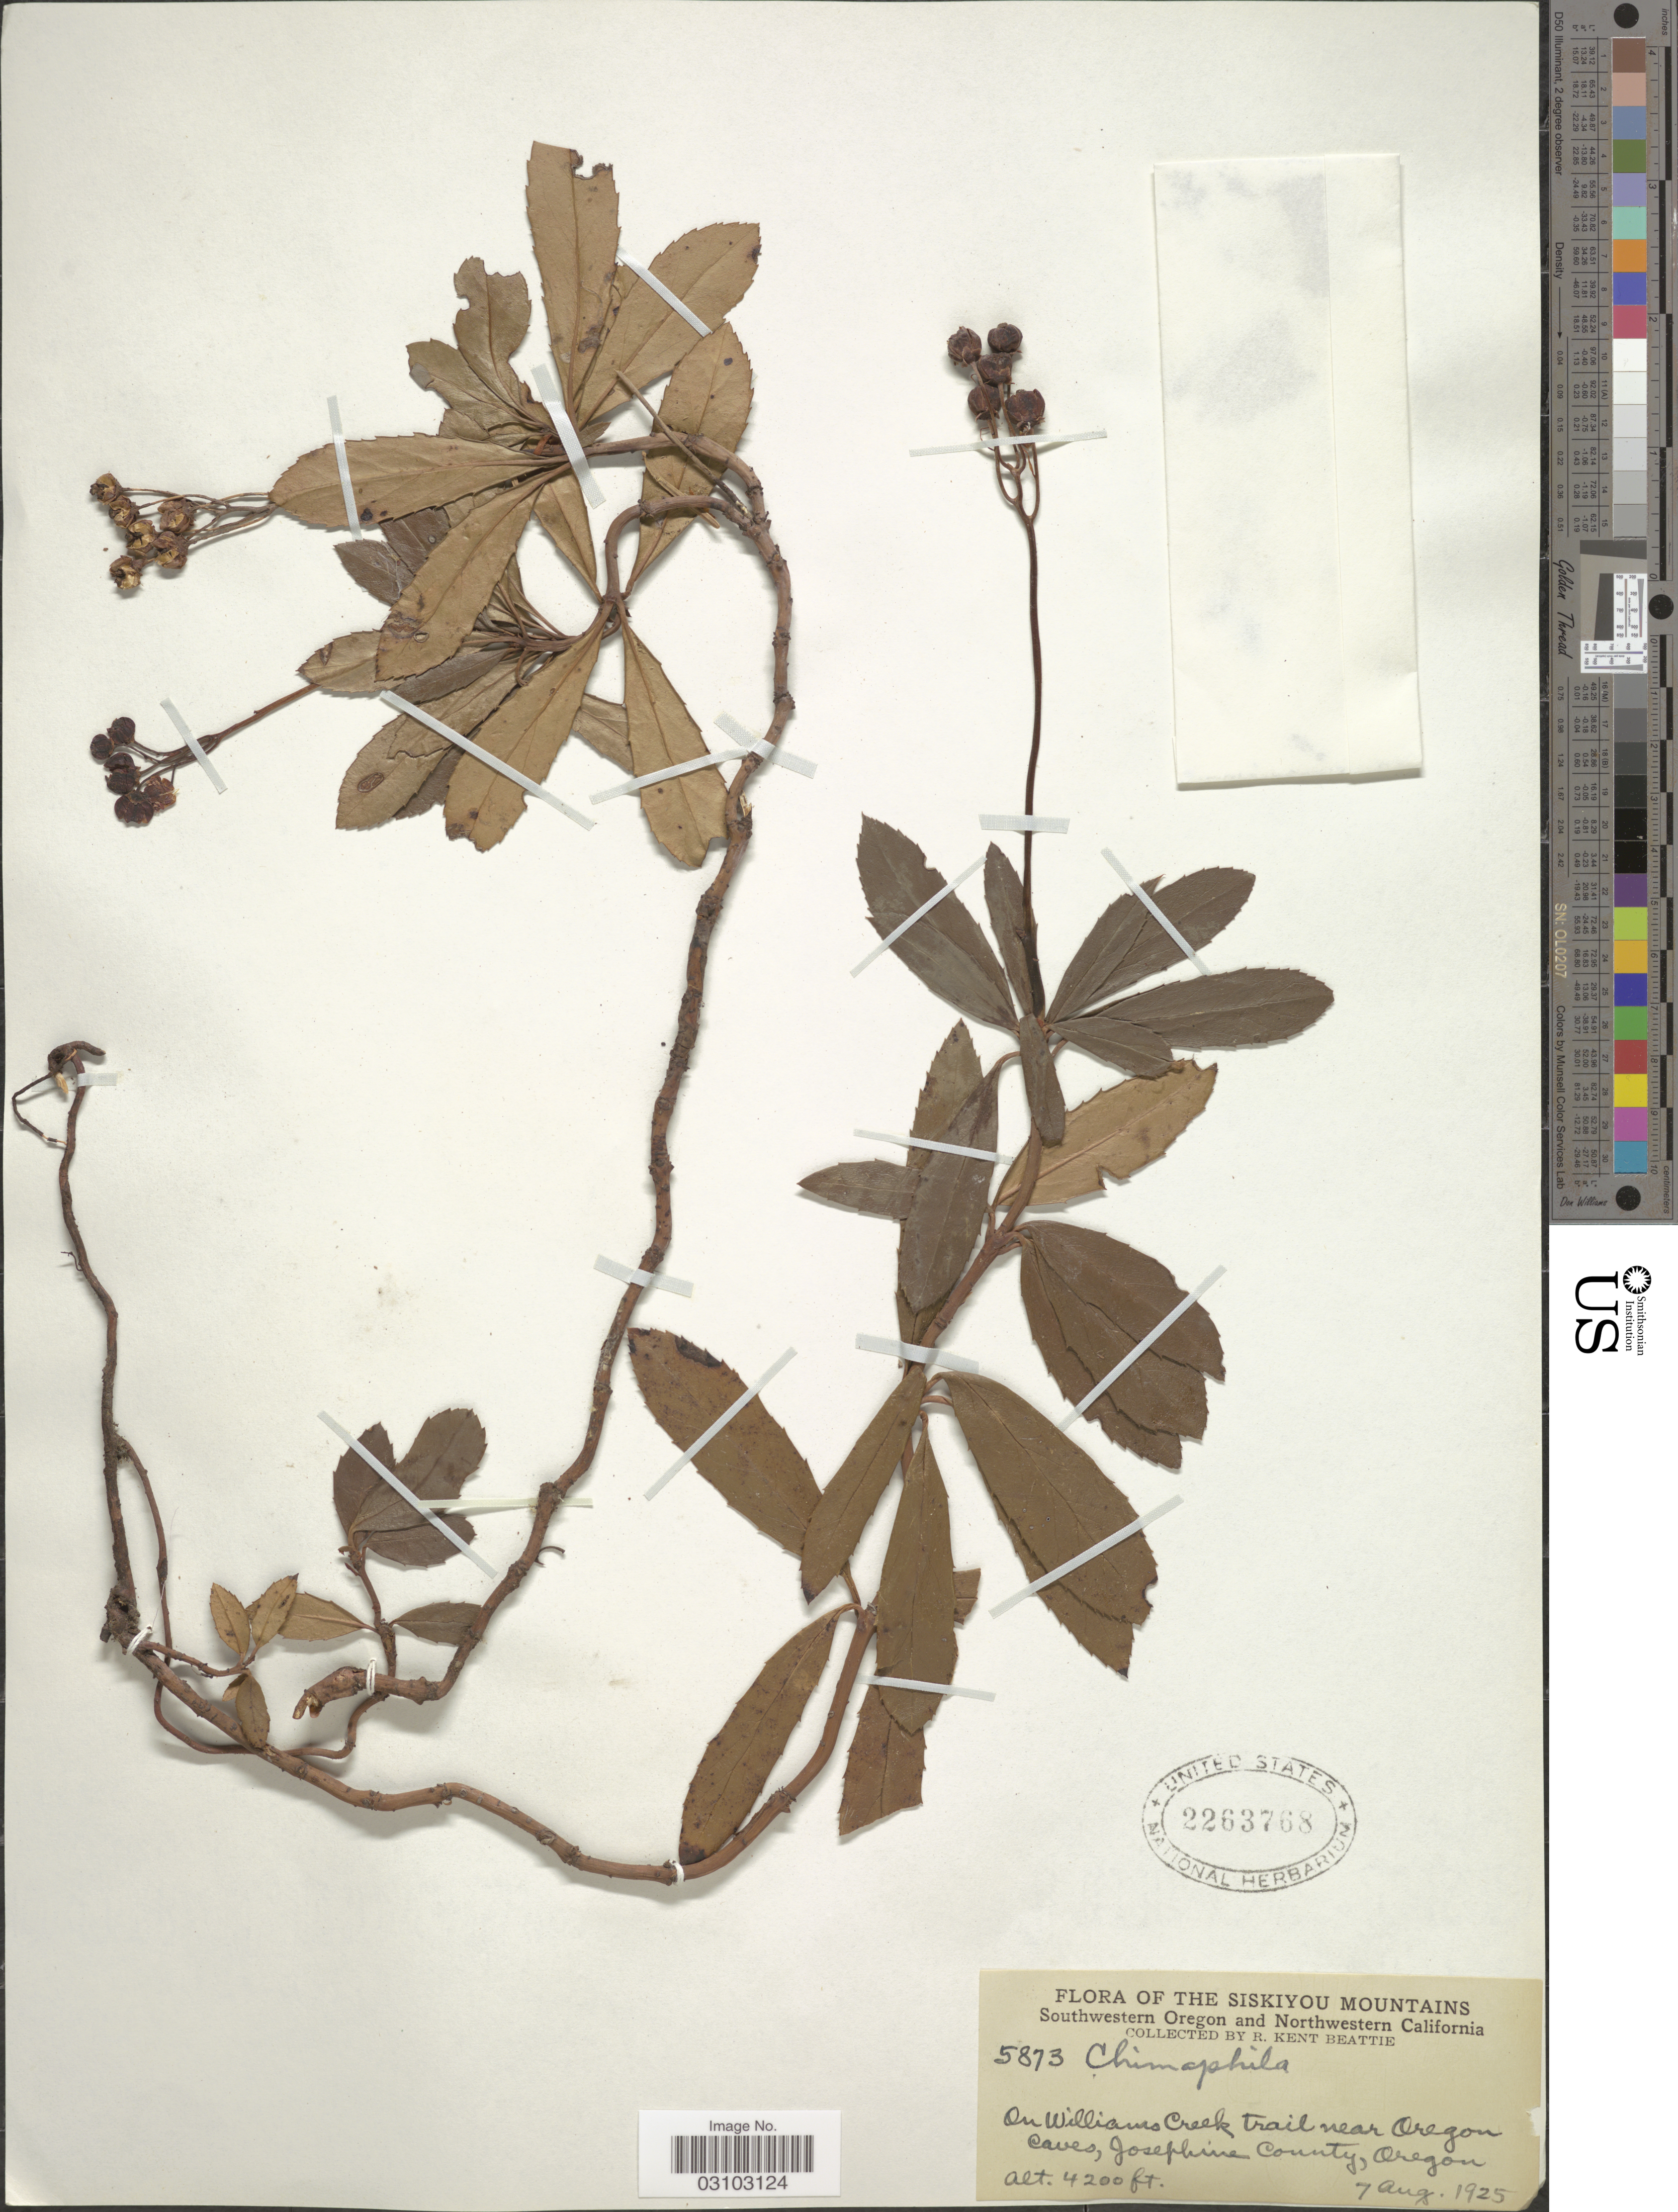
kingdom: Plantae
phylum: Tracheophyta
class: Magnoliopsida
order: Ericales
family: Ericaceae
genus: Chimaphila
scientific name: Chimaphila umbellata var. occidentalis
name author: (Rydb.) S.F. Blake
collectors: R. K. Beattie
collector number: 5873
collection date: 1925-08-07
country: United States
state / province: Oregon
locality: The Siskiyou Mountains, Southwestern Oregon, On Williams Creek Trail near Oregon Caves, Josephine County.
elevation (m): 1280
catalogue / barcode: US 2263768